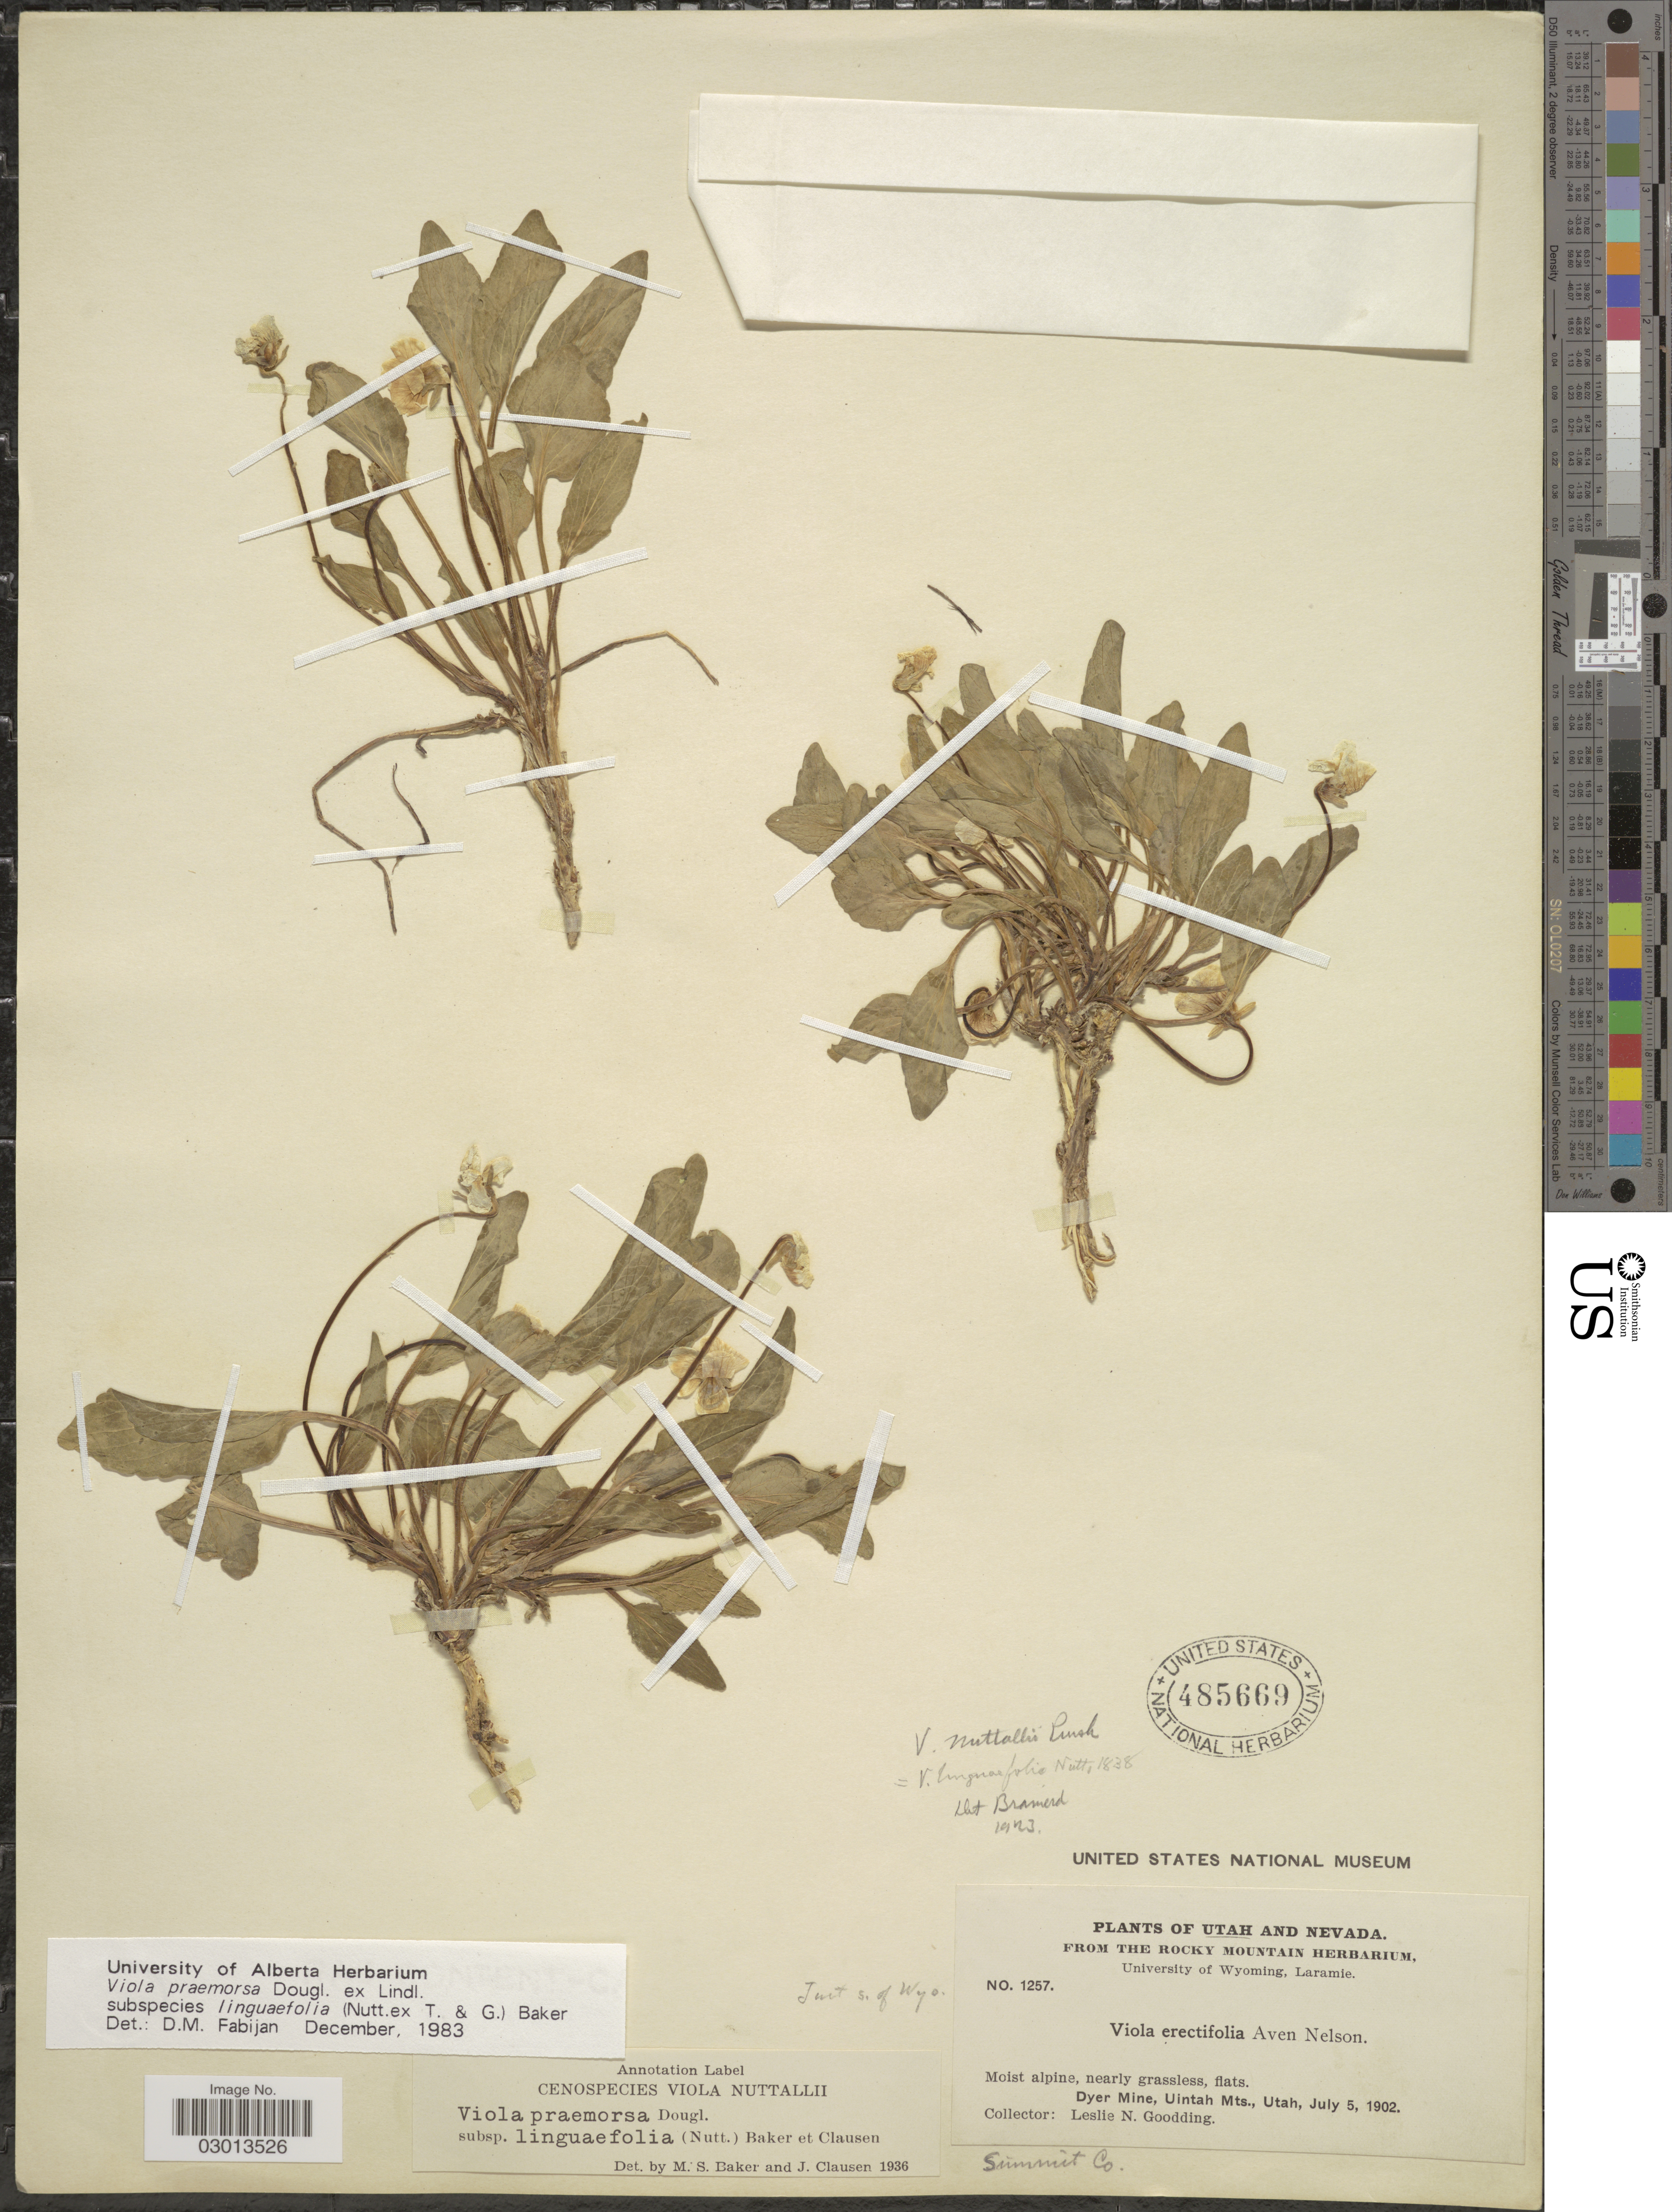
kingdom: Plantae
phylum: Tracheophyta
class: Magnoliopsida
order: Malpighiales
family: Violaceae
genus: Viola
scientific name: Viola praemorsa subsp. linguifolia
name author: (Nutt.) M.S. Baker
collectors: L. N. Goodding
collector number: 1257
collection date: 1902-07-05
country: United States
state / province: Utah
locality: Dyer Mine, Uintah Mts. Summit Co. Just S. of Wyo.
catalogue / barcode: US 485669